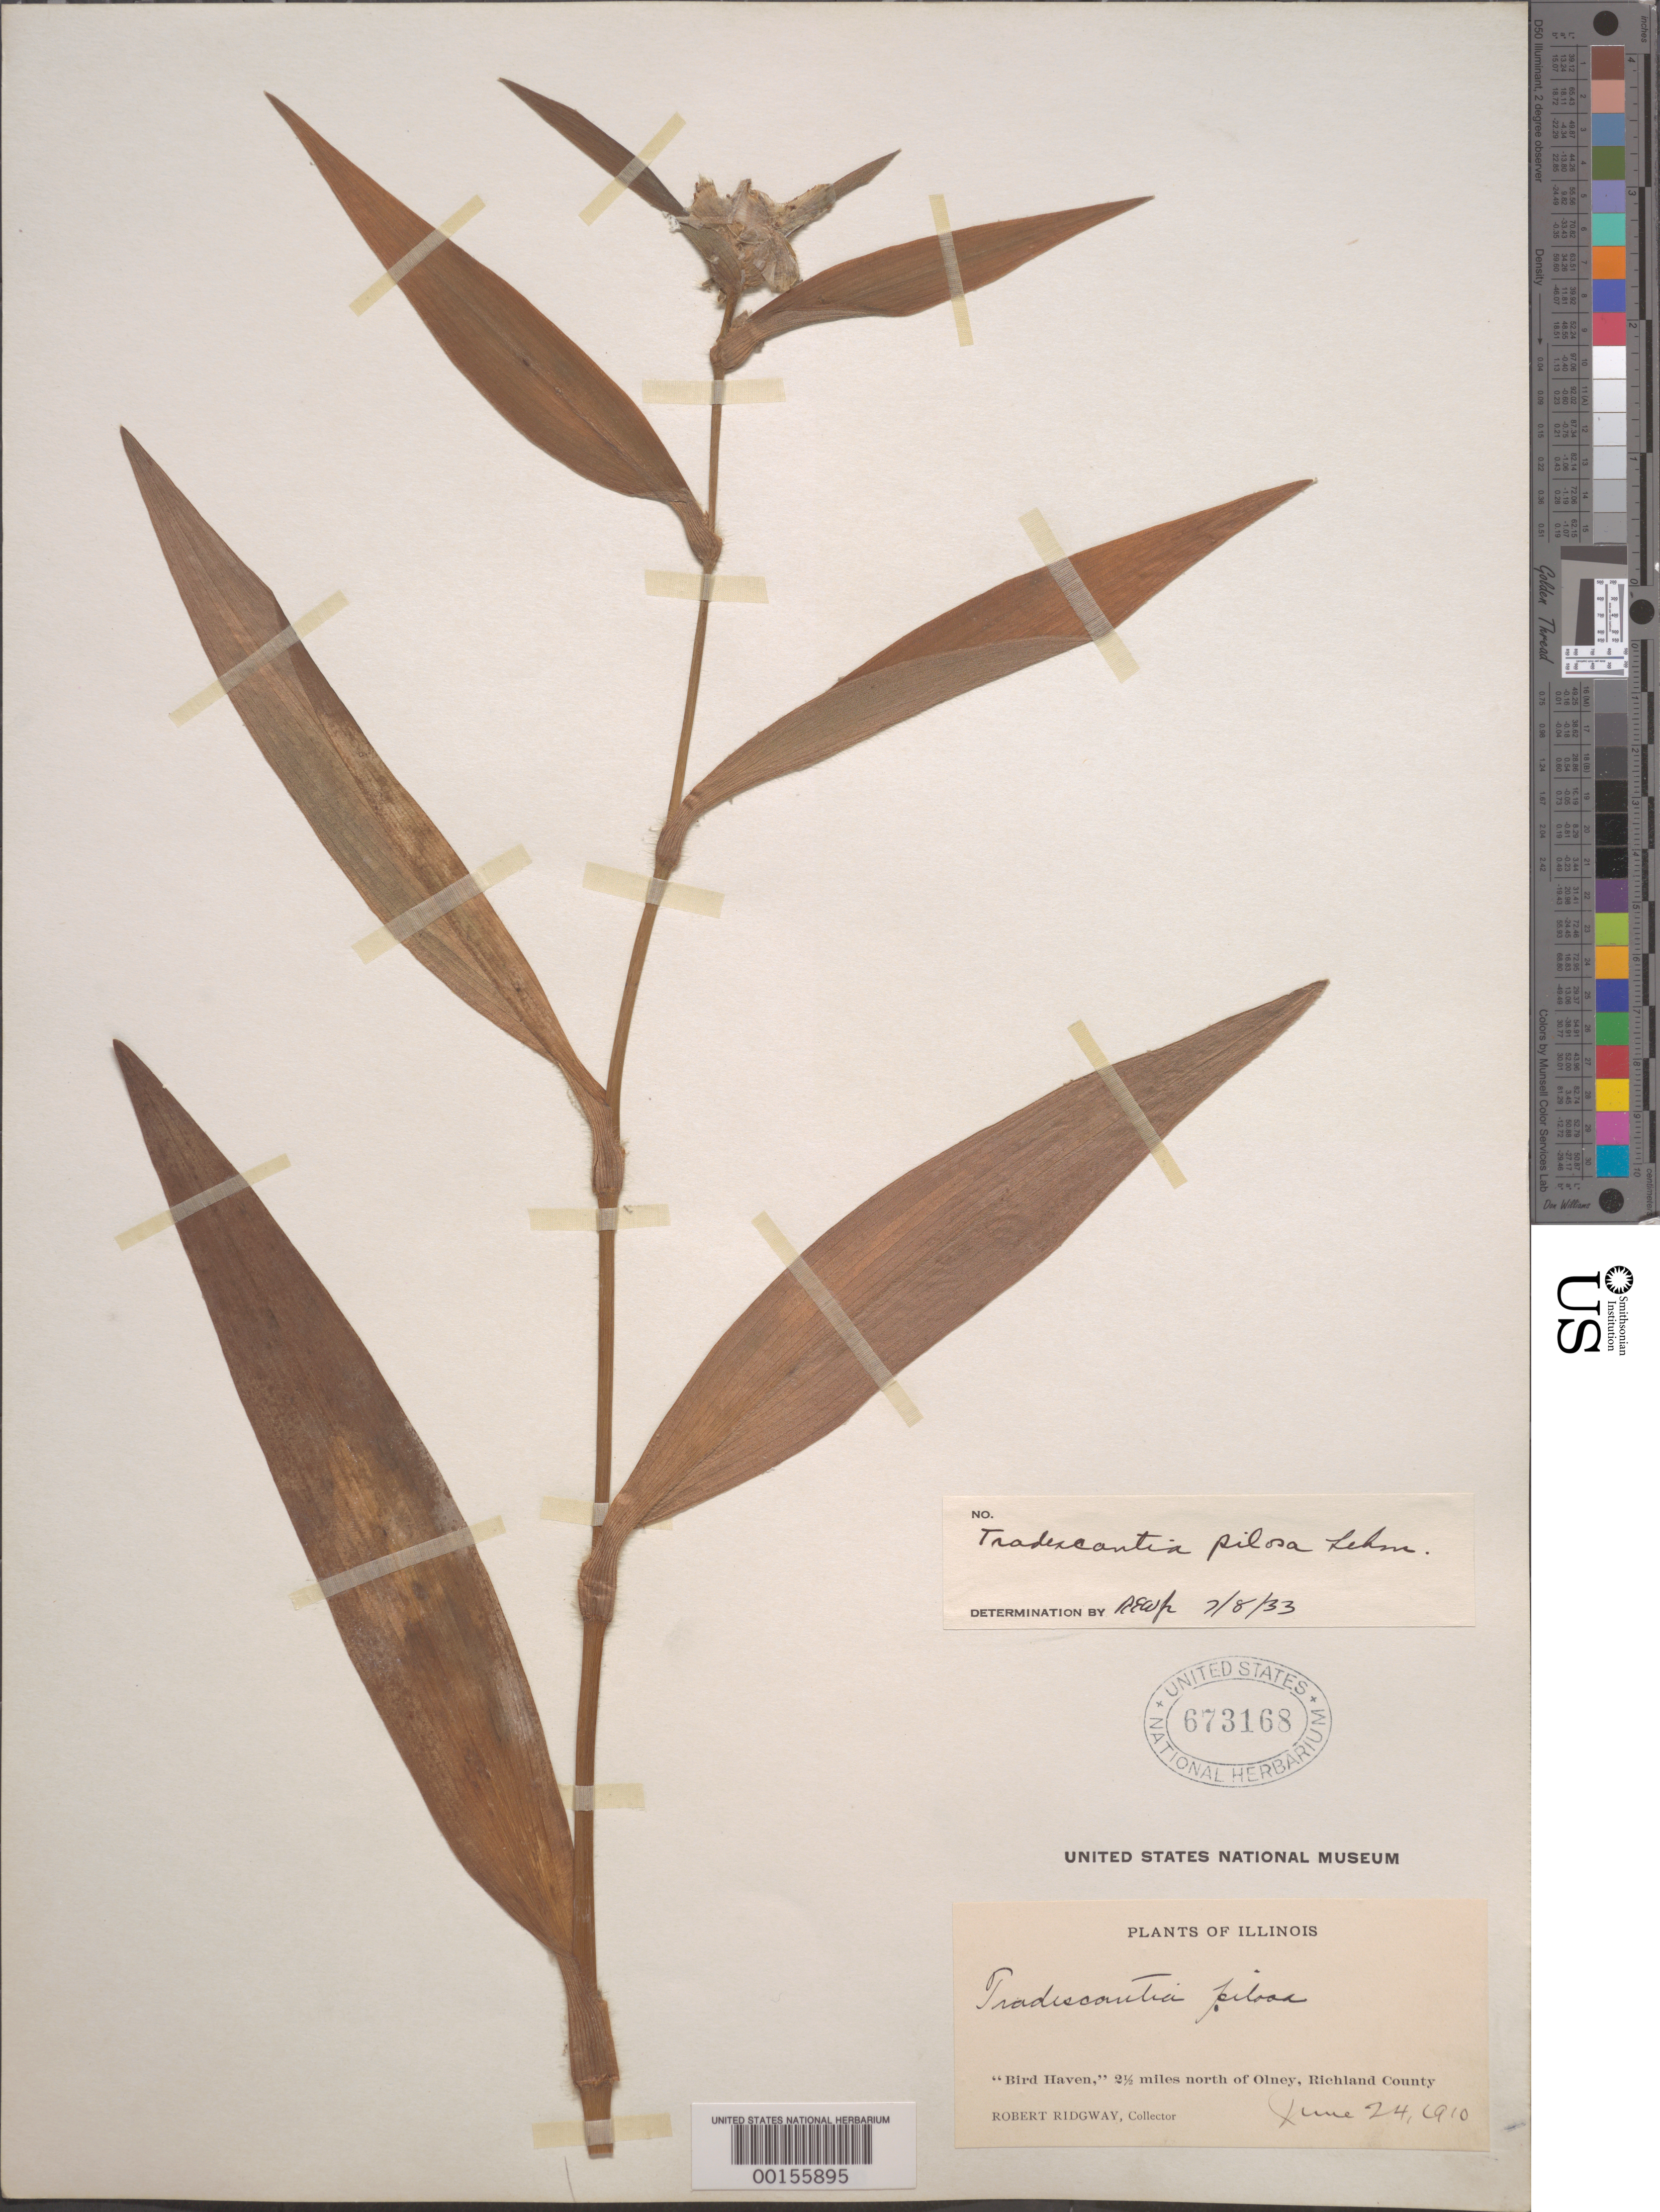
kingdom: Plantae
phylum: Tracheophyta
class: Liliopsida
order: Commelinales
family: Commelinaceae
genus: Tradescantia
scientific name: Tradescantia subaspera var. subaspera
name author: Ker Gawl.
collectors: R. Ridgway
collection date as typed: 24 Jun 1910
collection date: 1910-06-24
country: United States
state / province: Illinois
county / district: Richland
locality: "Bird Haven", N of Olney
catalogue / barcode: US 673168